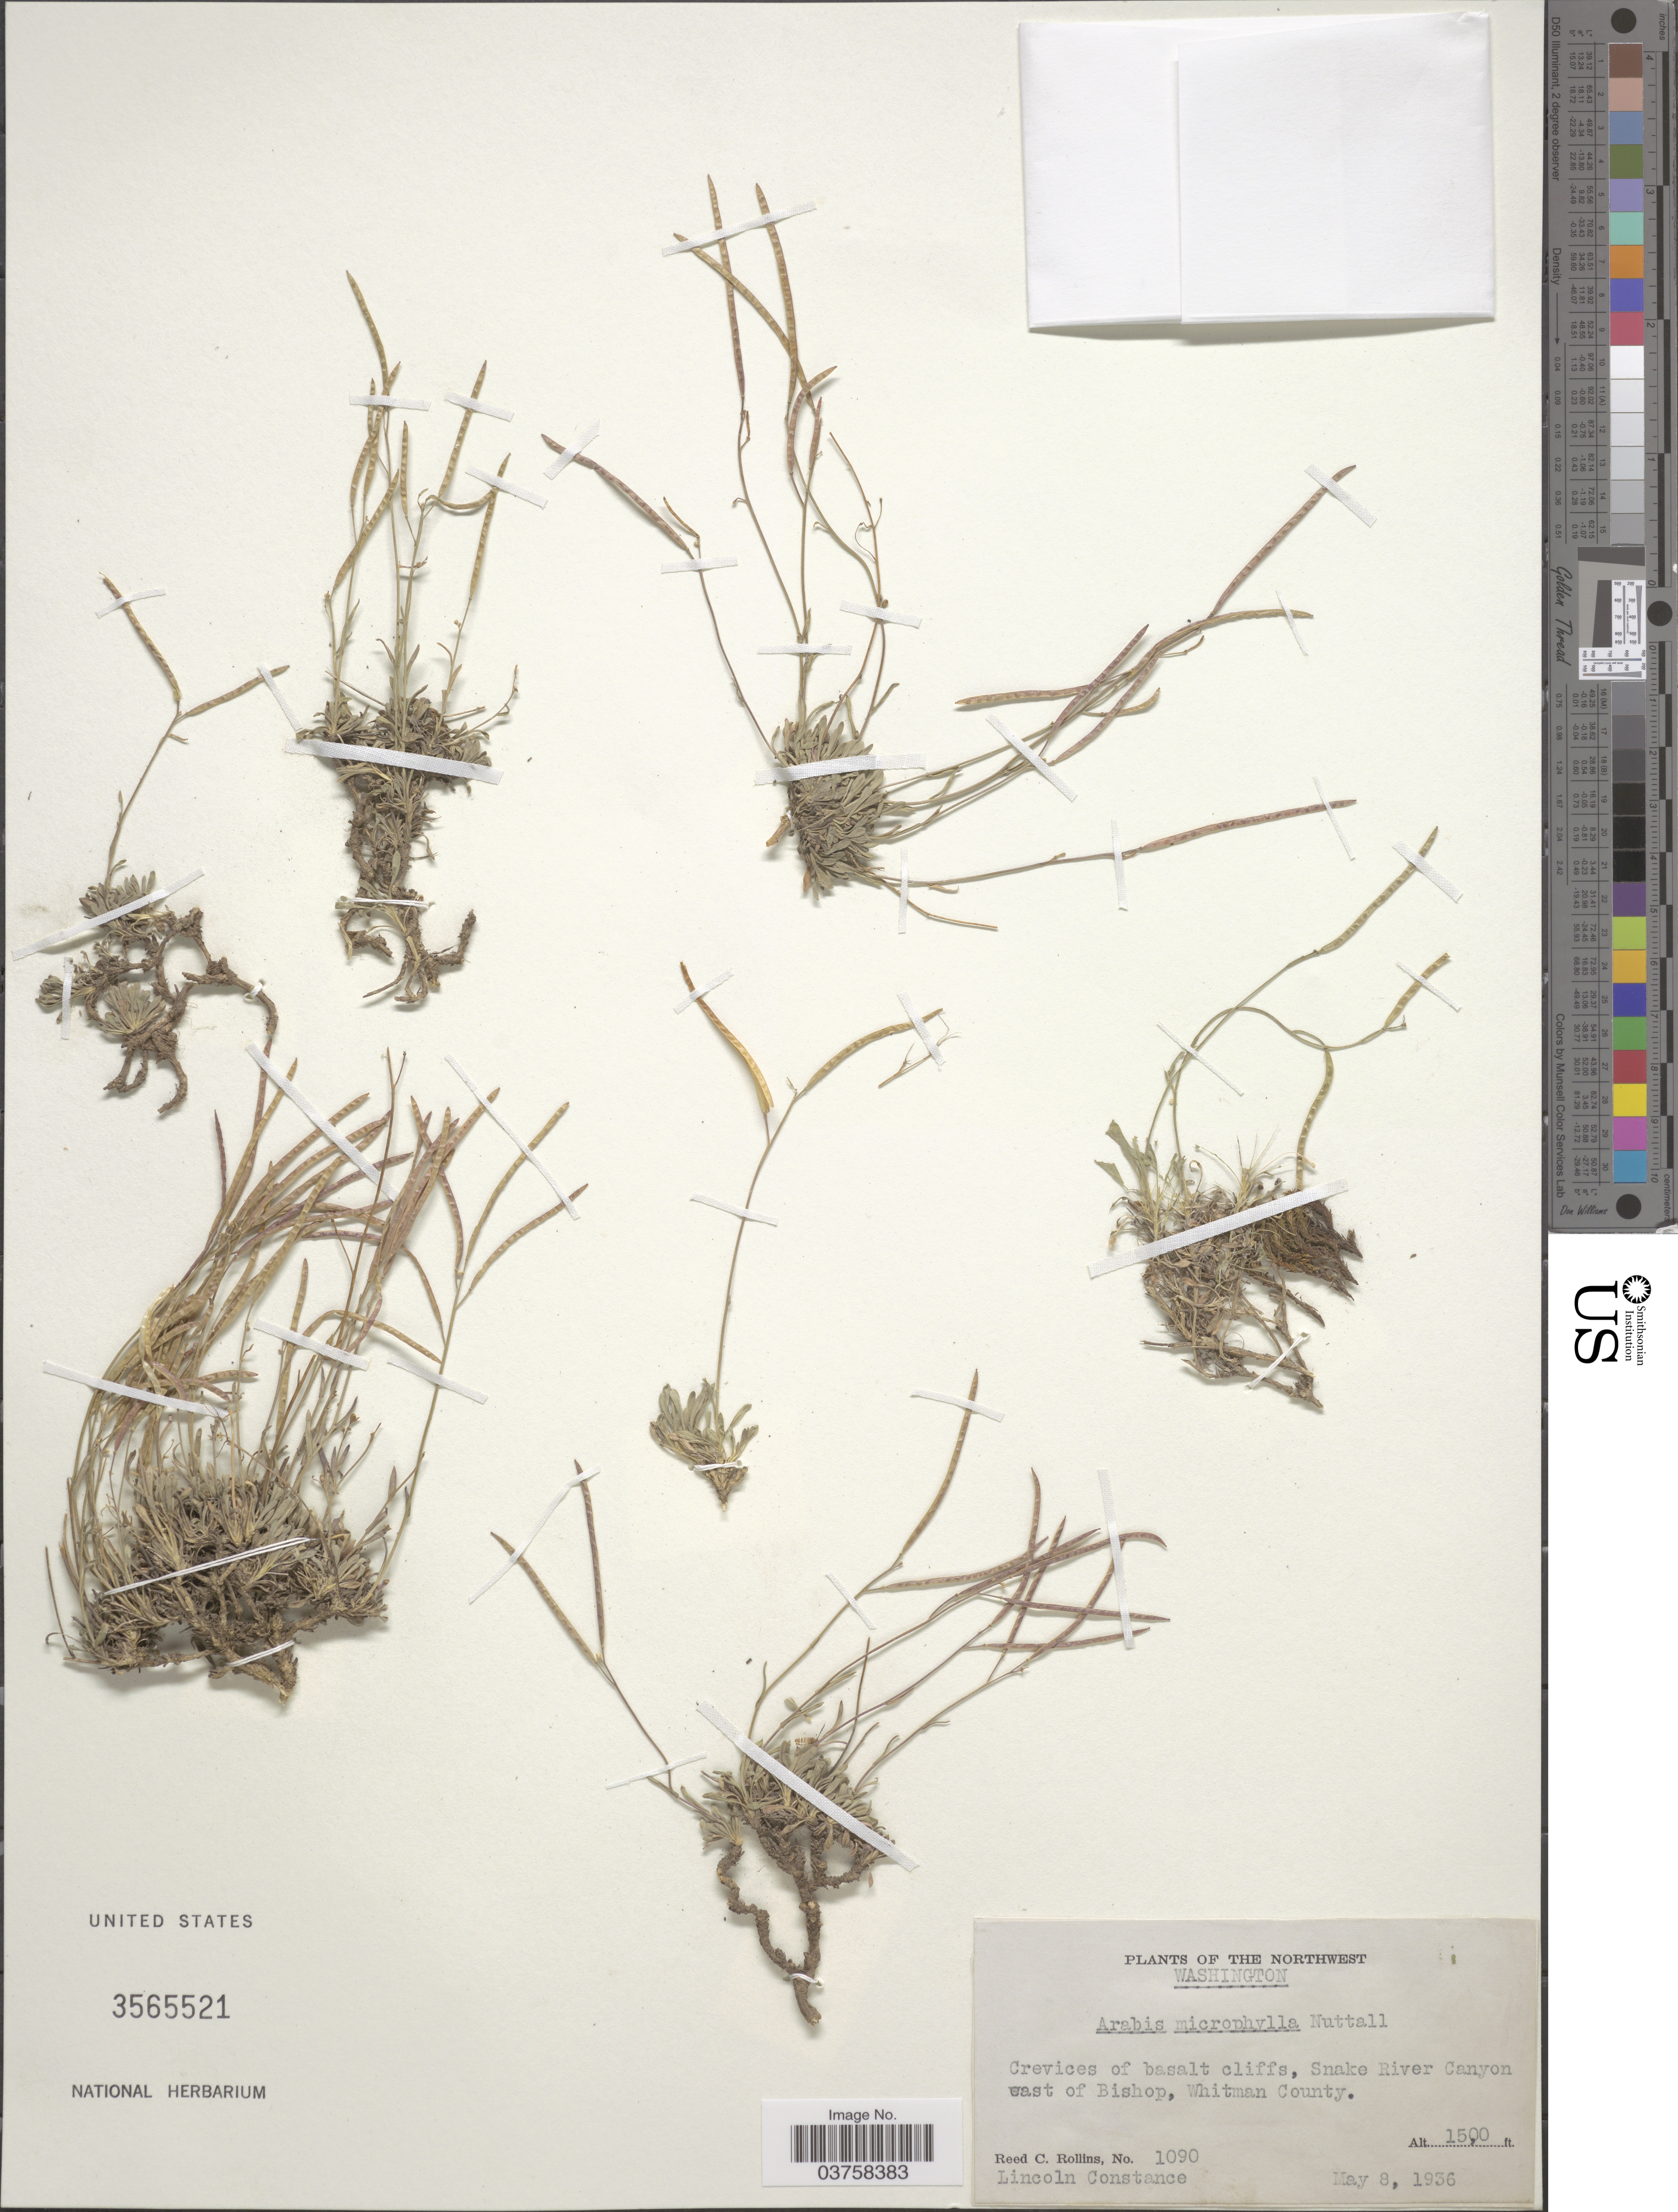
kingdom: Plantae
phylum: Tracheophyta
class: Magnoliopsida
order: Brassicales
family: Brassicaceae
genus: Arabis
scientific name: Arabis microphylla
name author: Nutt.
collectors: R. C. Rollins & L. Constance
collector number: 1090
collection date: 1936-05-08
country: United States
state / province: Washington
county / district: Whitman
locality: The Northwest. Snake River Canyon west of Bishop, Whitman County.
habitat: crevices of basalt cliffs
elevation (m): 457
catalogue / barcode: US 3565521